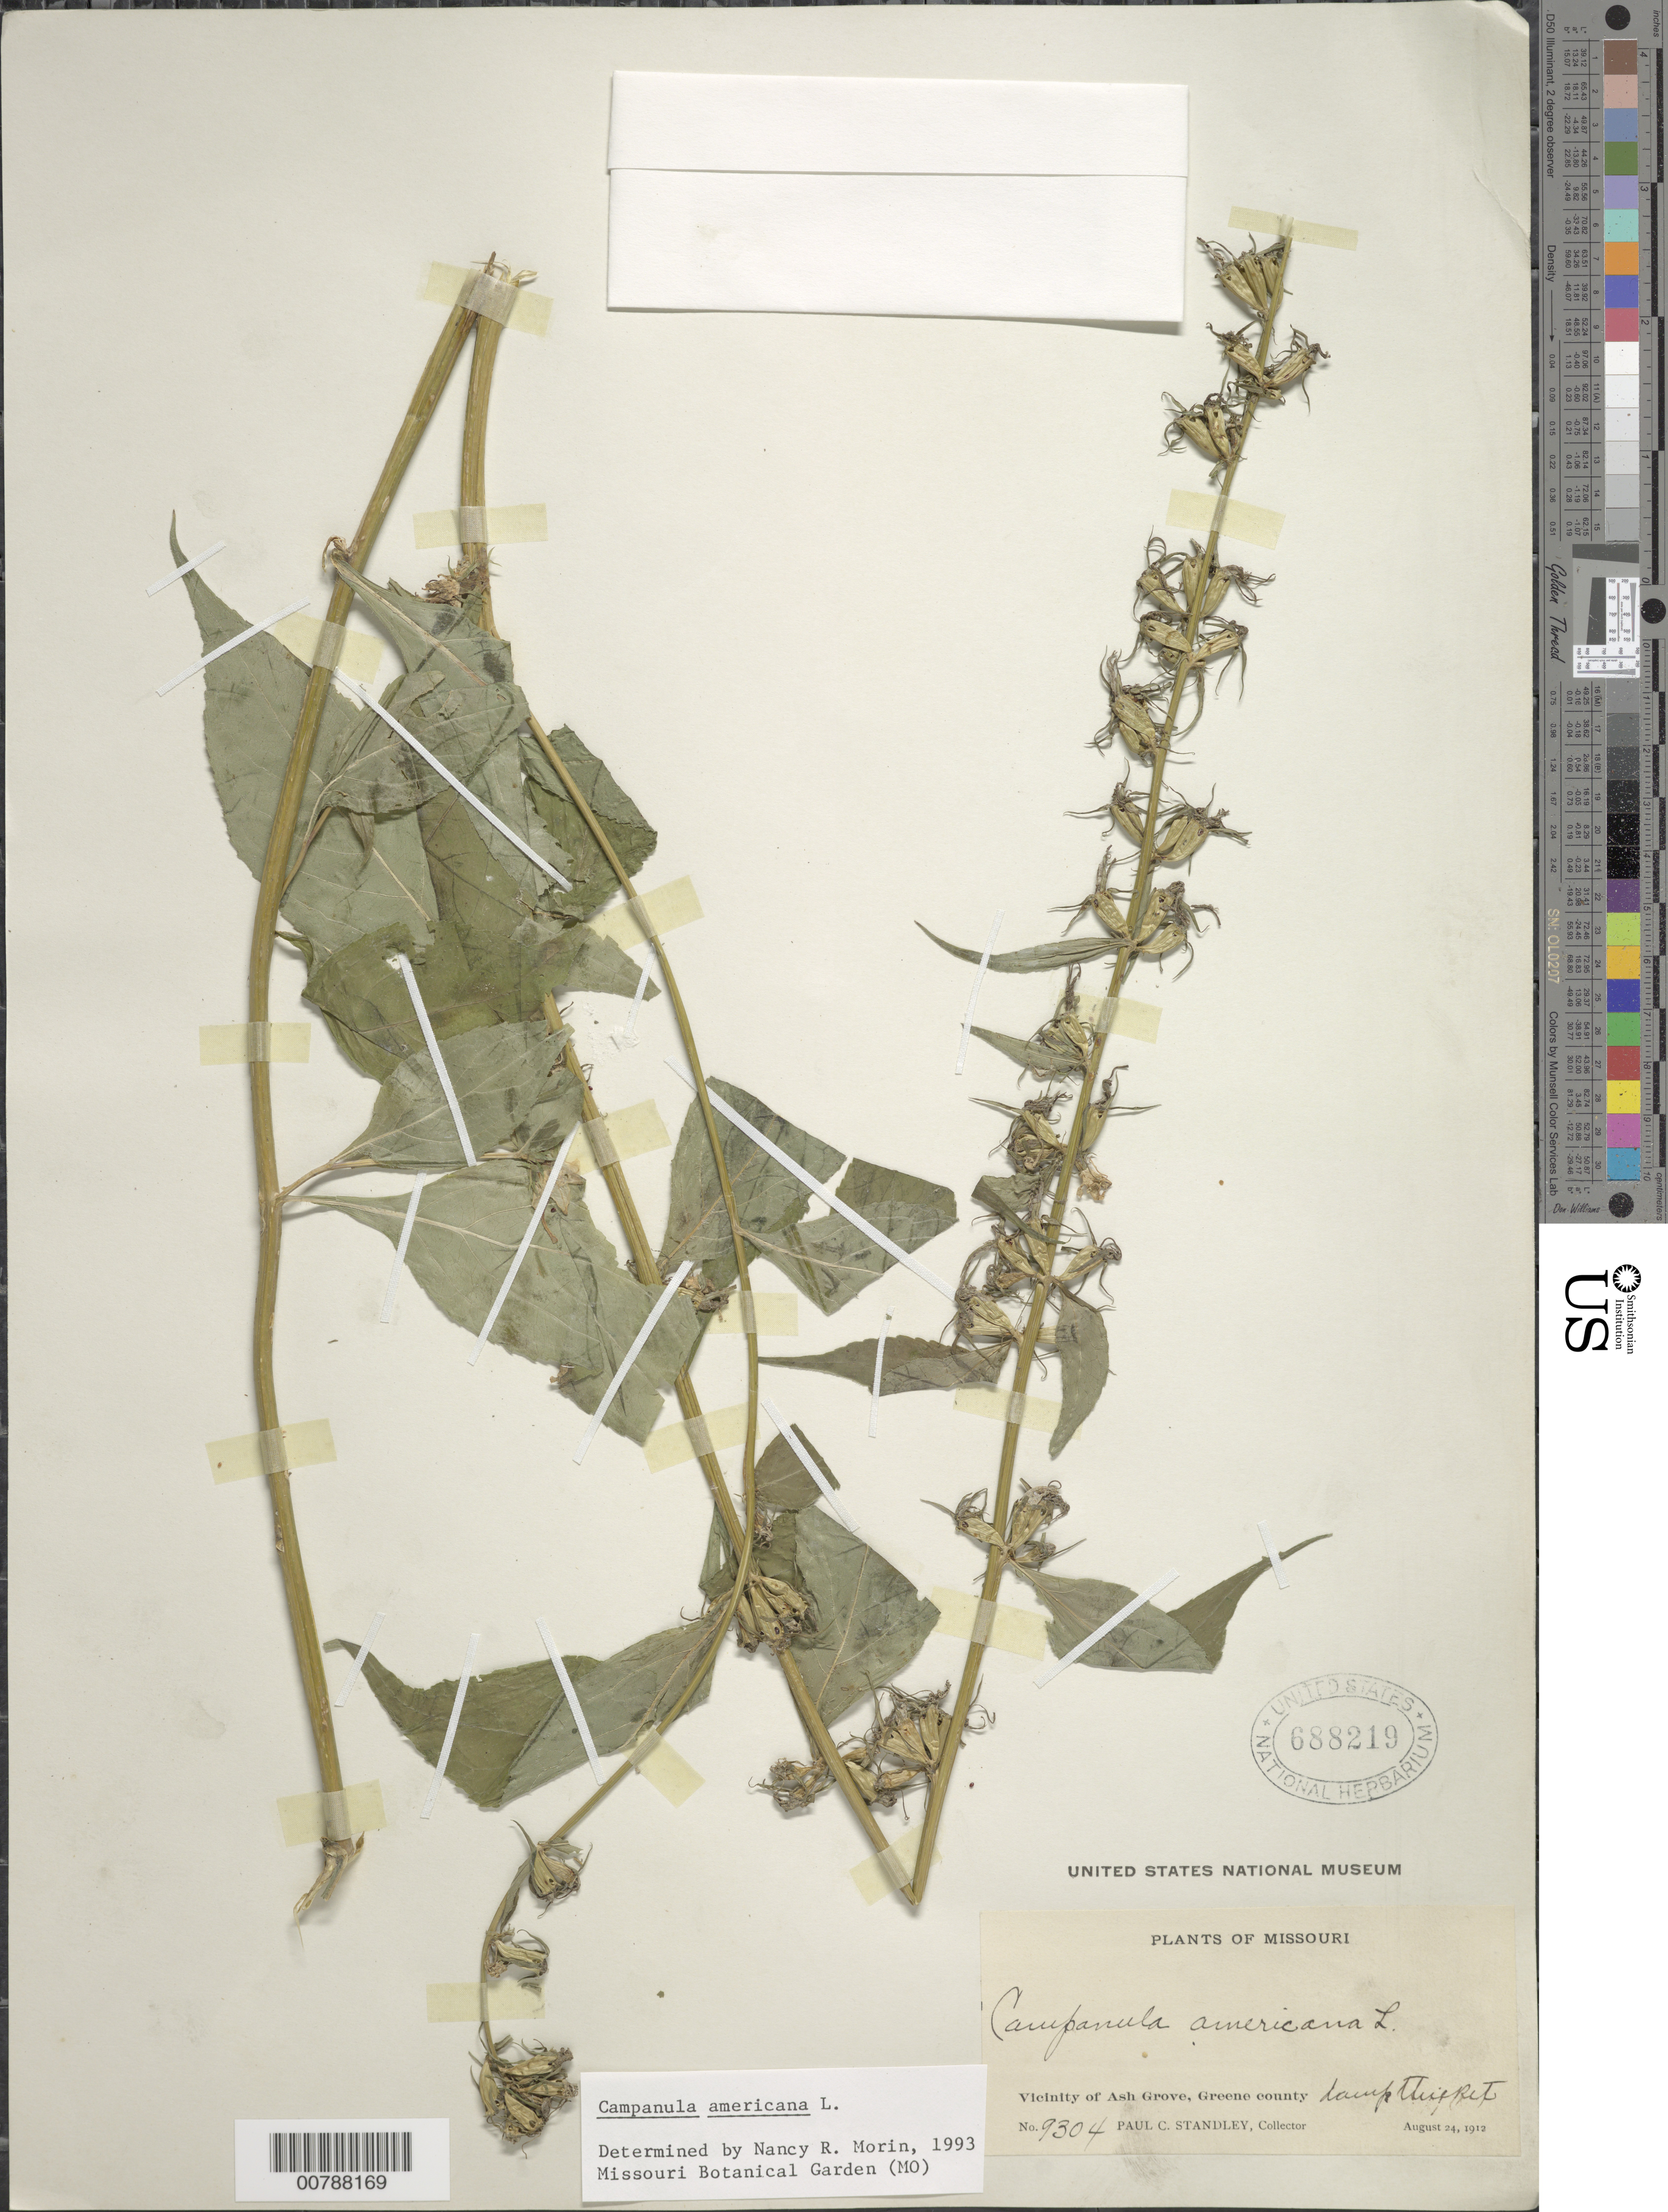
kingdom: Plantae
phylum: Tracheophyta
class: Magnoliopsida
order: Asterales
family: Campanulaceae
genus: Campanula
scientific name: Campanula americana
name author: L.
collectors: P. C. Standley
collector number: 9304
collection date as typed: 24 Aug 1912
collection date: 1912-08-24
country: United States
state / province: Missouri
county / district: Greene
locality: Vicinity of Ash Grove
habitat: Damp thicket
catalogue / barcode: US 688219